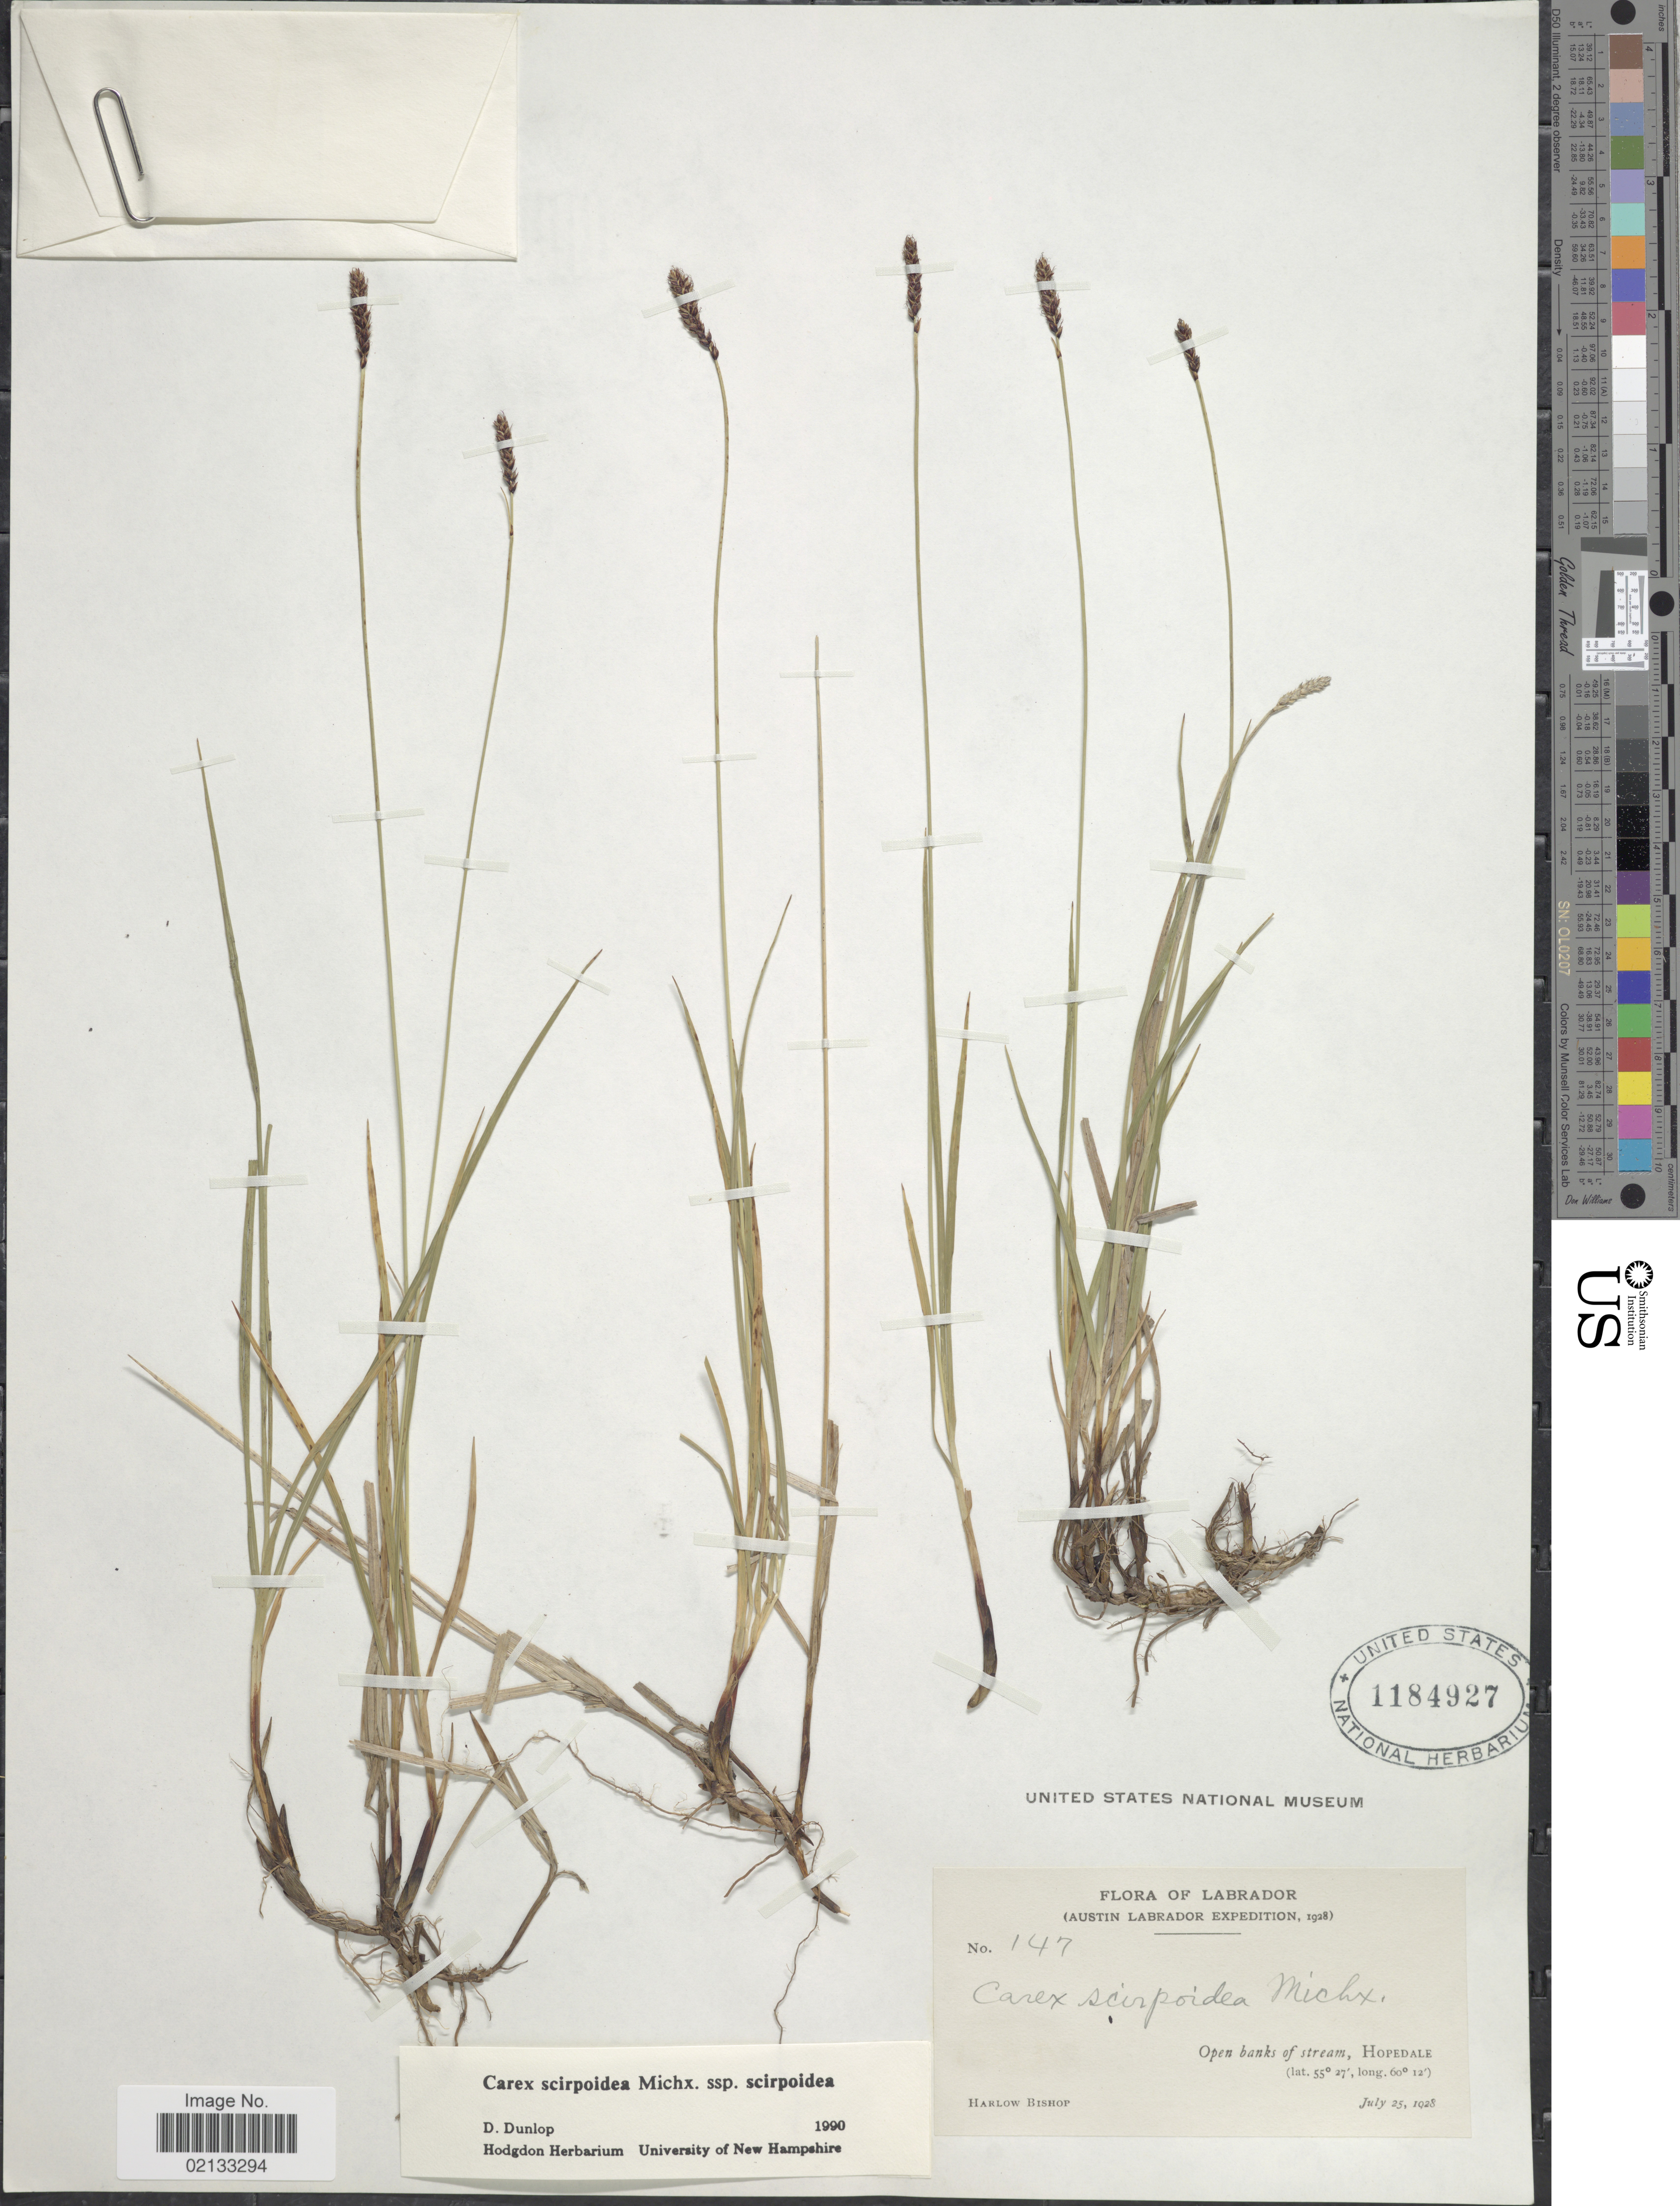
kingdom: Plantae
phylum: Tracheophyta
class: Liliopsida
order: Poales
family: Cyperaceae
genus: Carex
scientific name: Carex scirpoidea subsp. scirpoidea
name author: Michx.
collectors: H. Bishop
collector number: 147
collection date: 1928-07-25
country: Canada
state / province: Newfoundland and Labrador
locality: Labrador (Austin Labrador), Open banks of stream, Hopedale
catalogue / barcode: US 1184927